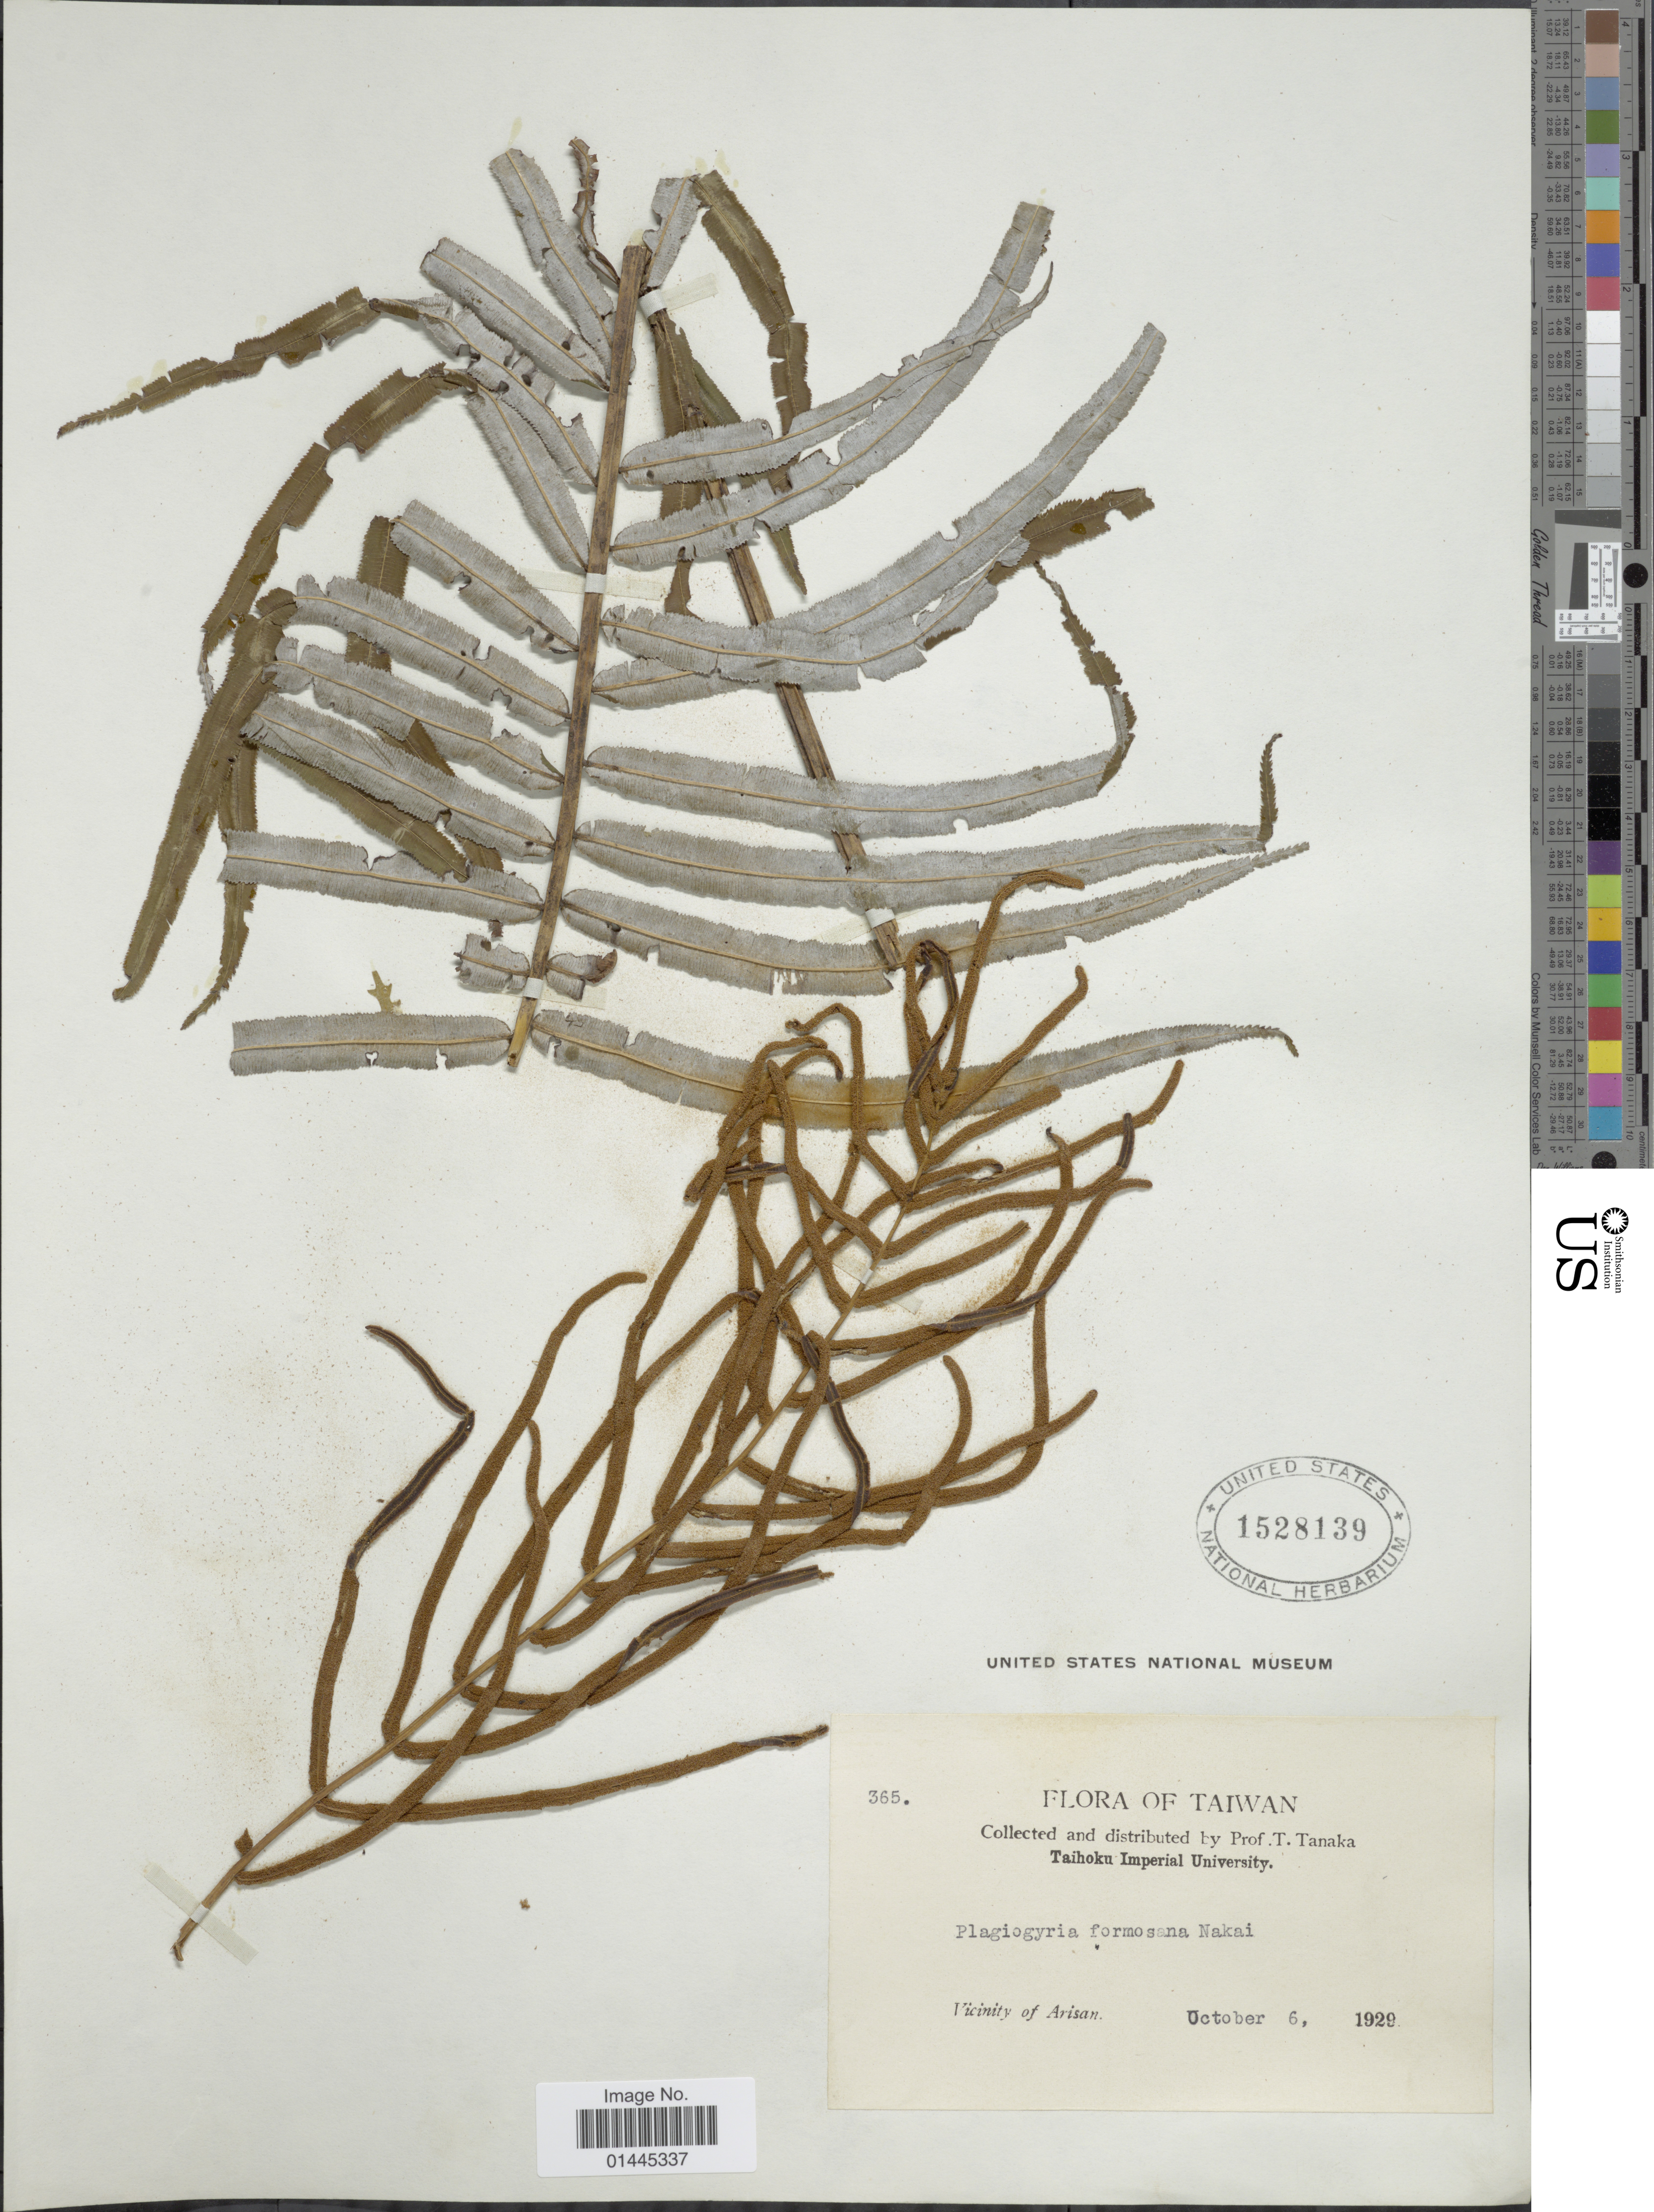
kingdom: Plantae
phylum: Tracheophyta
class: Polypodiopsida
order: Cyatheales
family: Plagiogyriaceae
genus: Plagiogyria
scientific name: Plagiogyria glauca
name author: (Blume) Mett.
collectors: T. Tanaka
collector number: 365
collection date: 1929-10-06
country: Taiwan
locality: Vicinity of Arisan.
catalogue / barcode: US 1528139